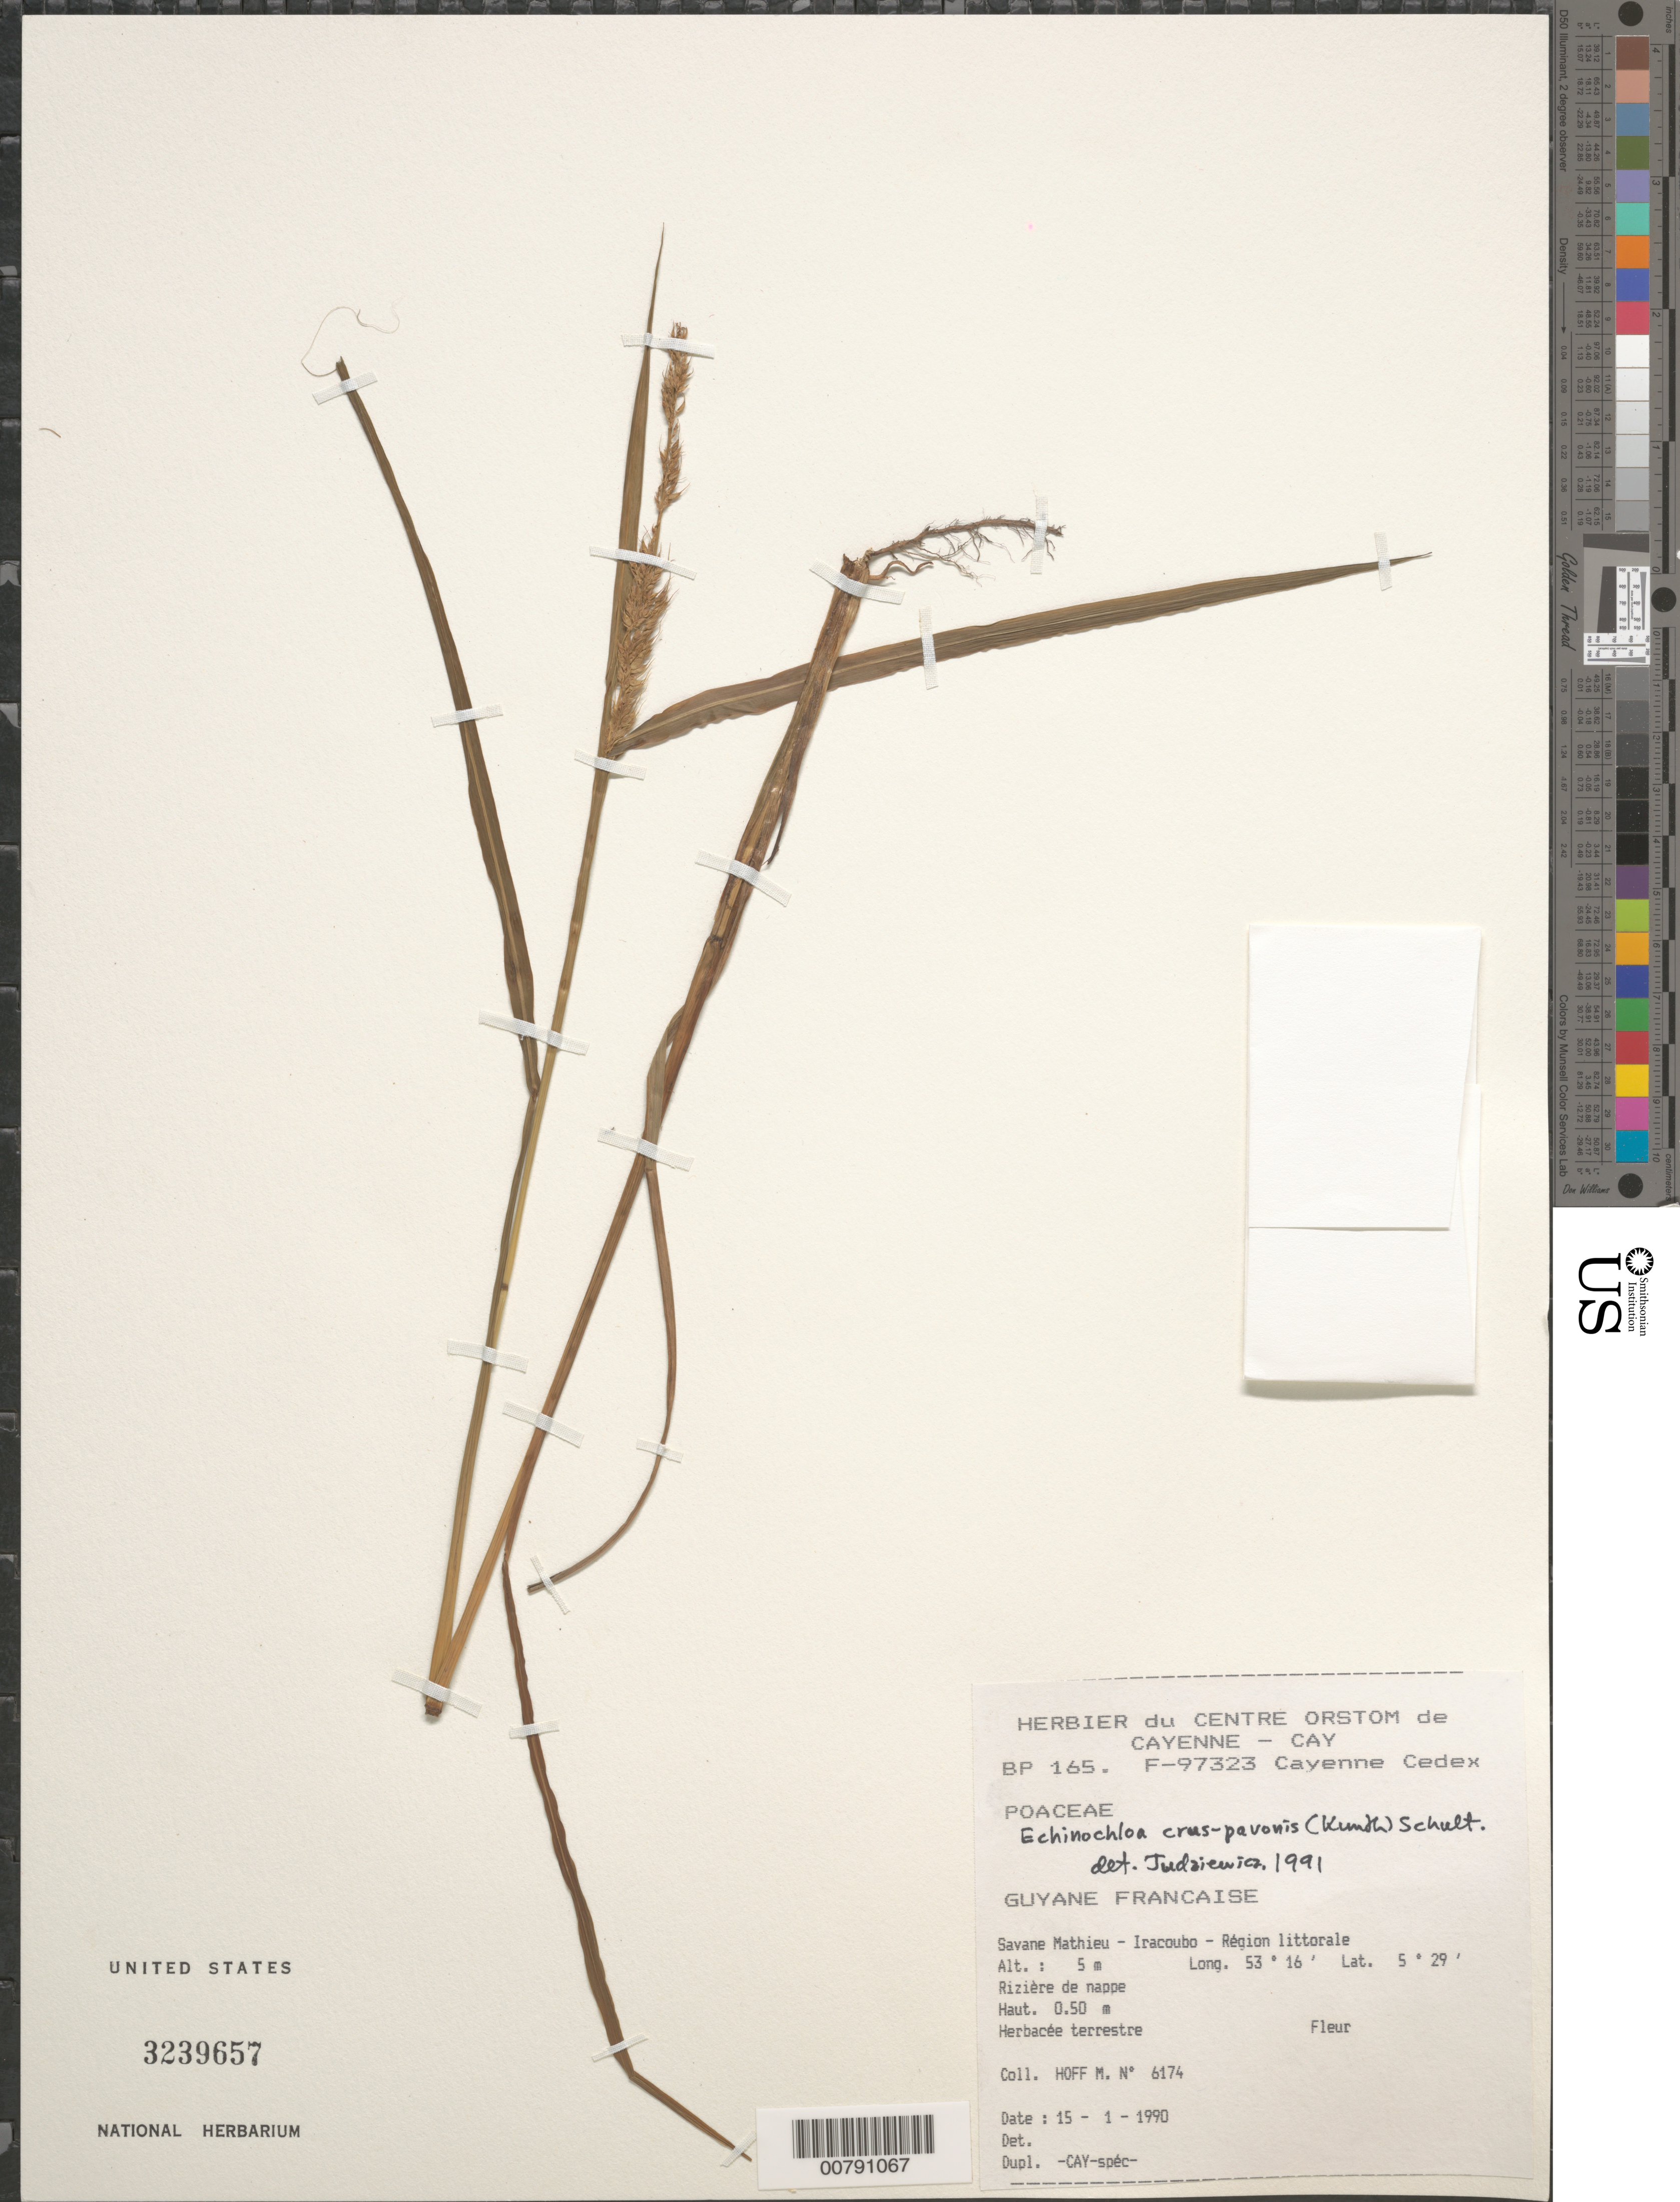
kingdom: Plantae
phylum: Tracheophyta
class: Liliopsida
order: Poales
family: Poaceae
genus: Echinochloa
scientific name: Echinochloa crus-pavonis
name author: (Kunth) Schult.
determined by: Judziewicz, E. J.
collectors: M. Hoff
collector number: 6174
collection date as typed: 15-Jan-90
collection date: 1990-01-15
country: French Guiana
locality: Savane Mathieu, Iracoubo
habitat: Region littorale, Rizière de nappe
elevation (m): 5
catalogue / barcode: US 3239657